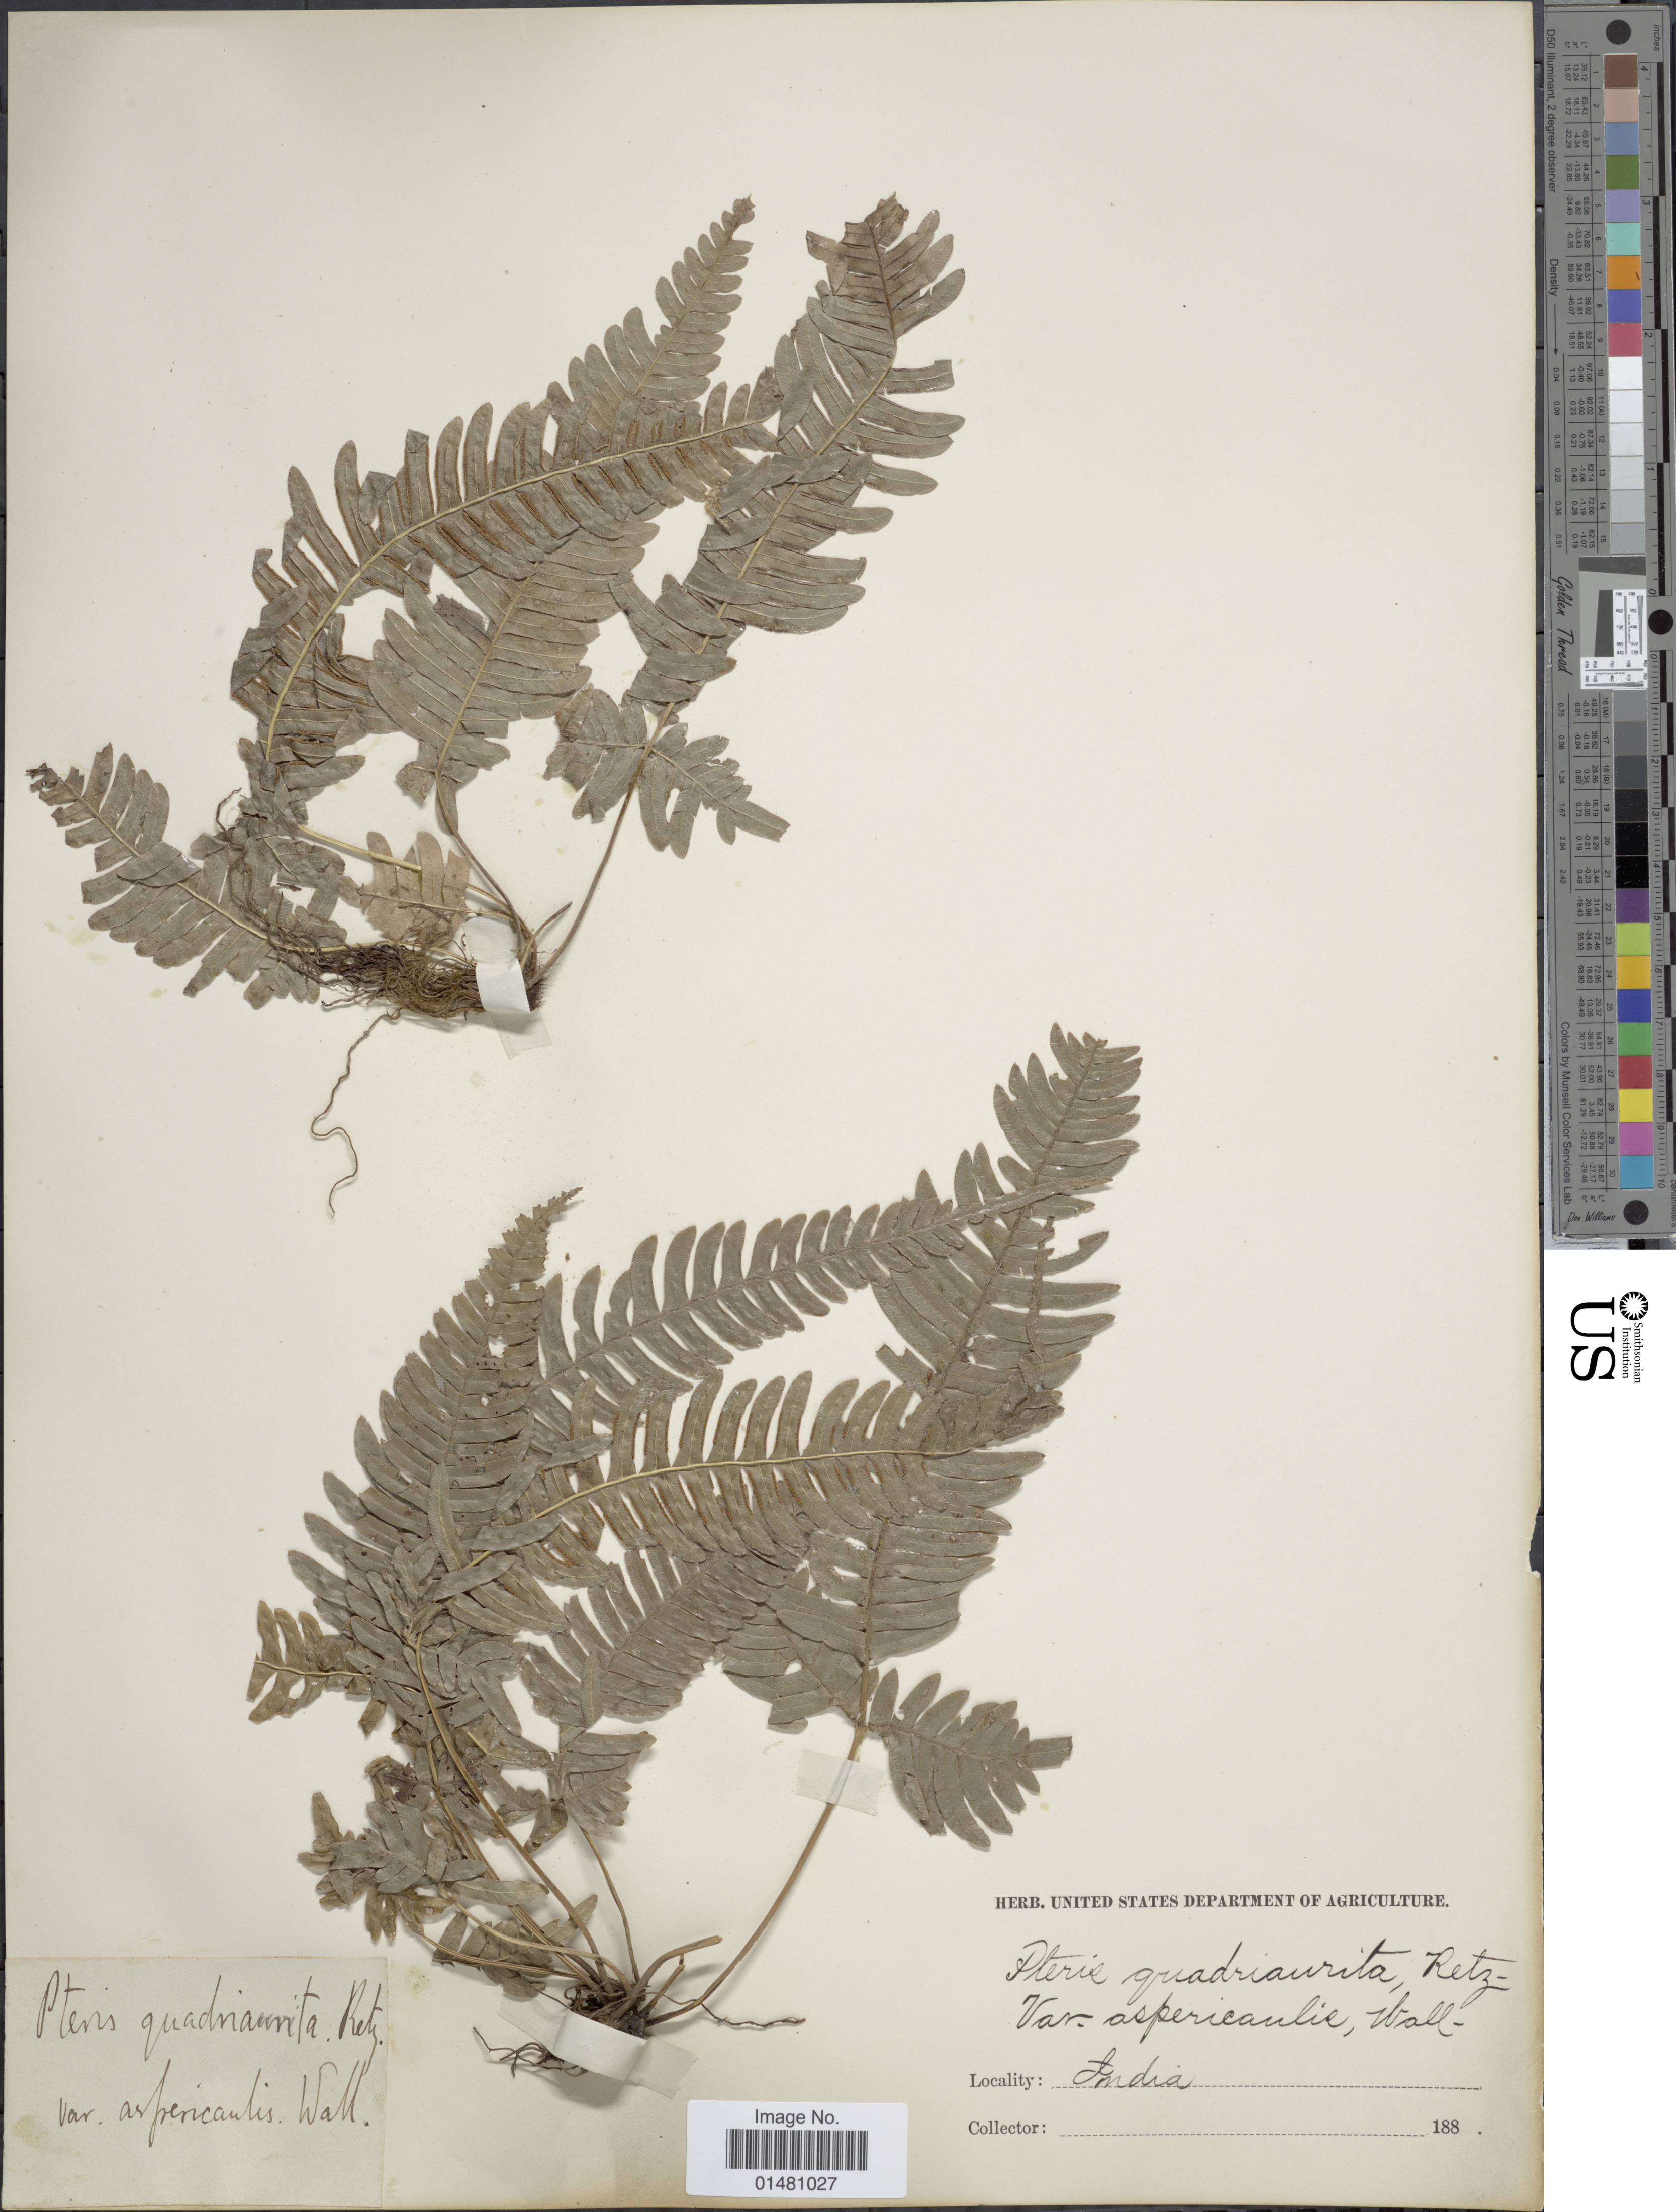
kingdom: Plantae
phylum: Tracheophyta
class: Polypodiopsida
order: Polypodiales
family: Pteridaceae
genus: Pteris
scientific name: Pteris quadriaurita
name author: Retz.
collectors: Facchini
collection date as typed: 188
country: India